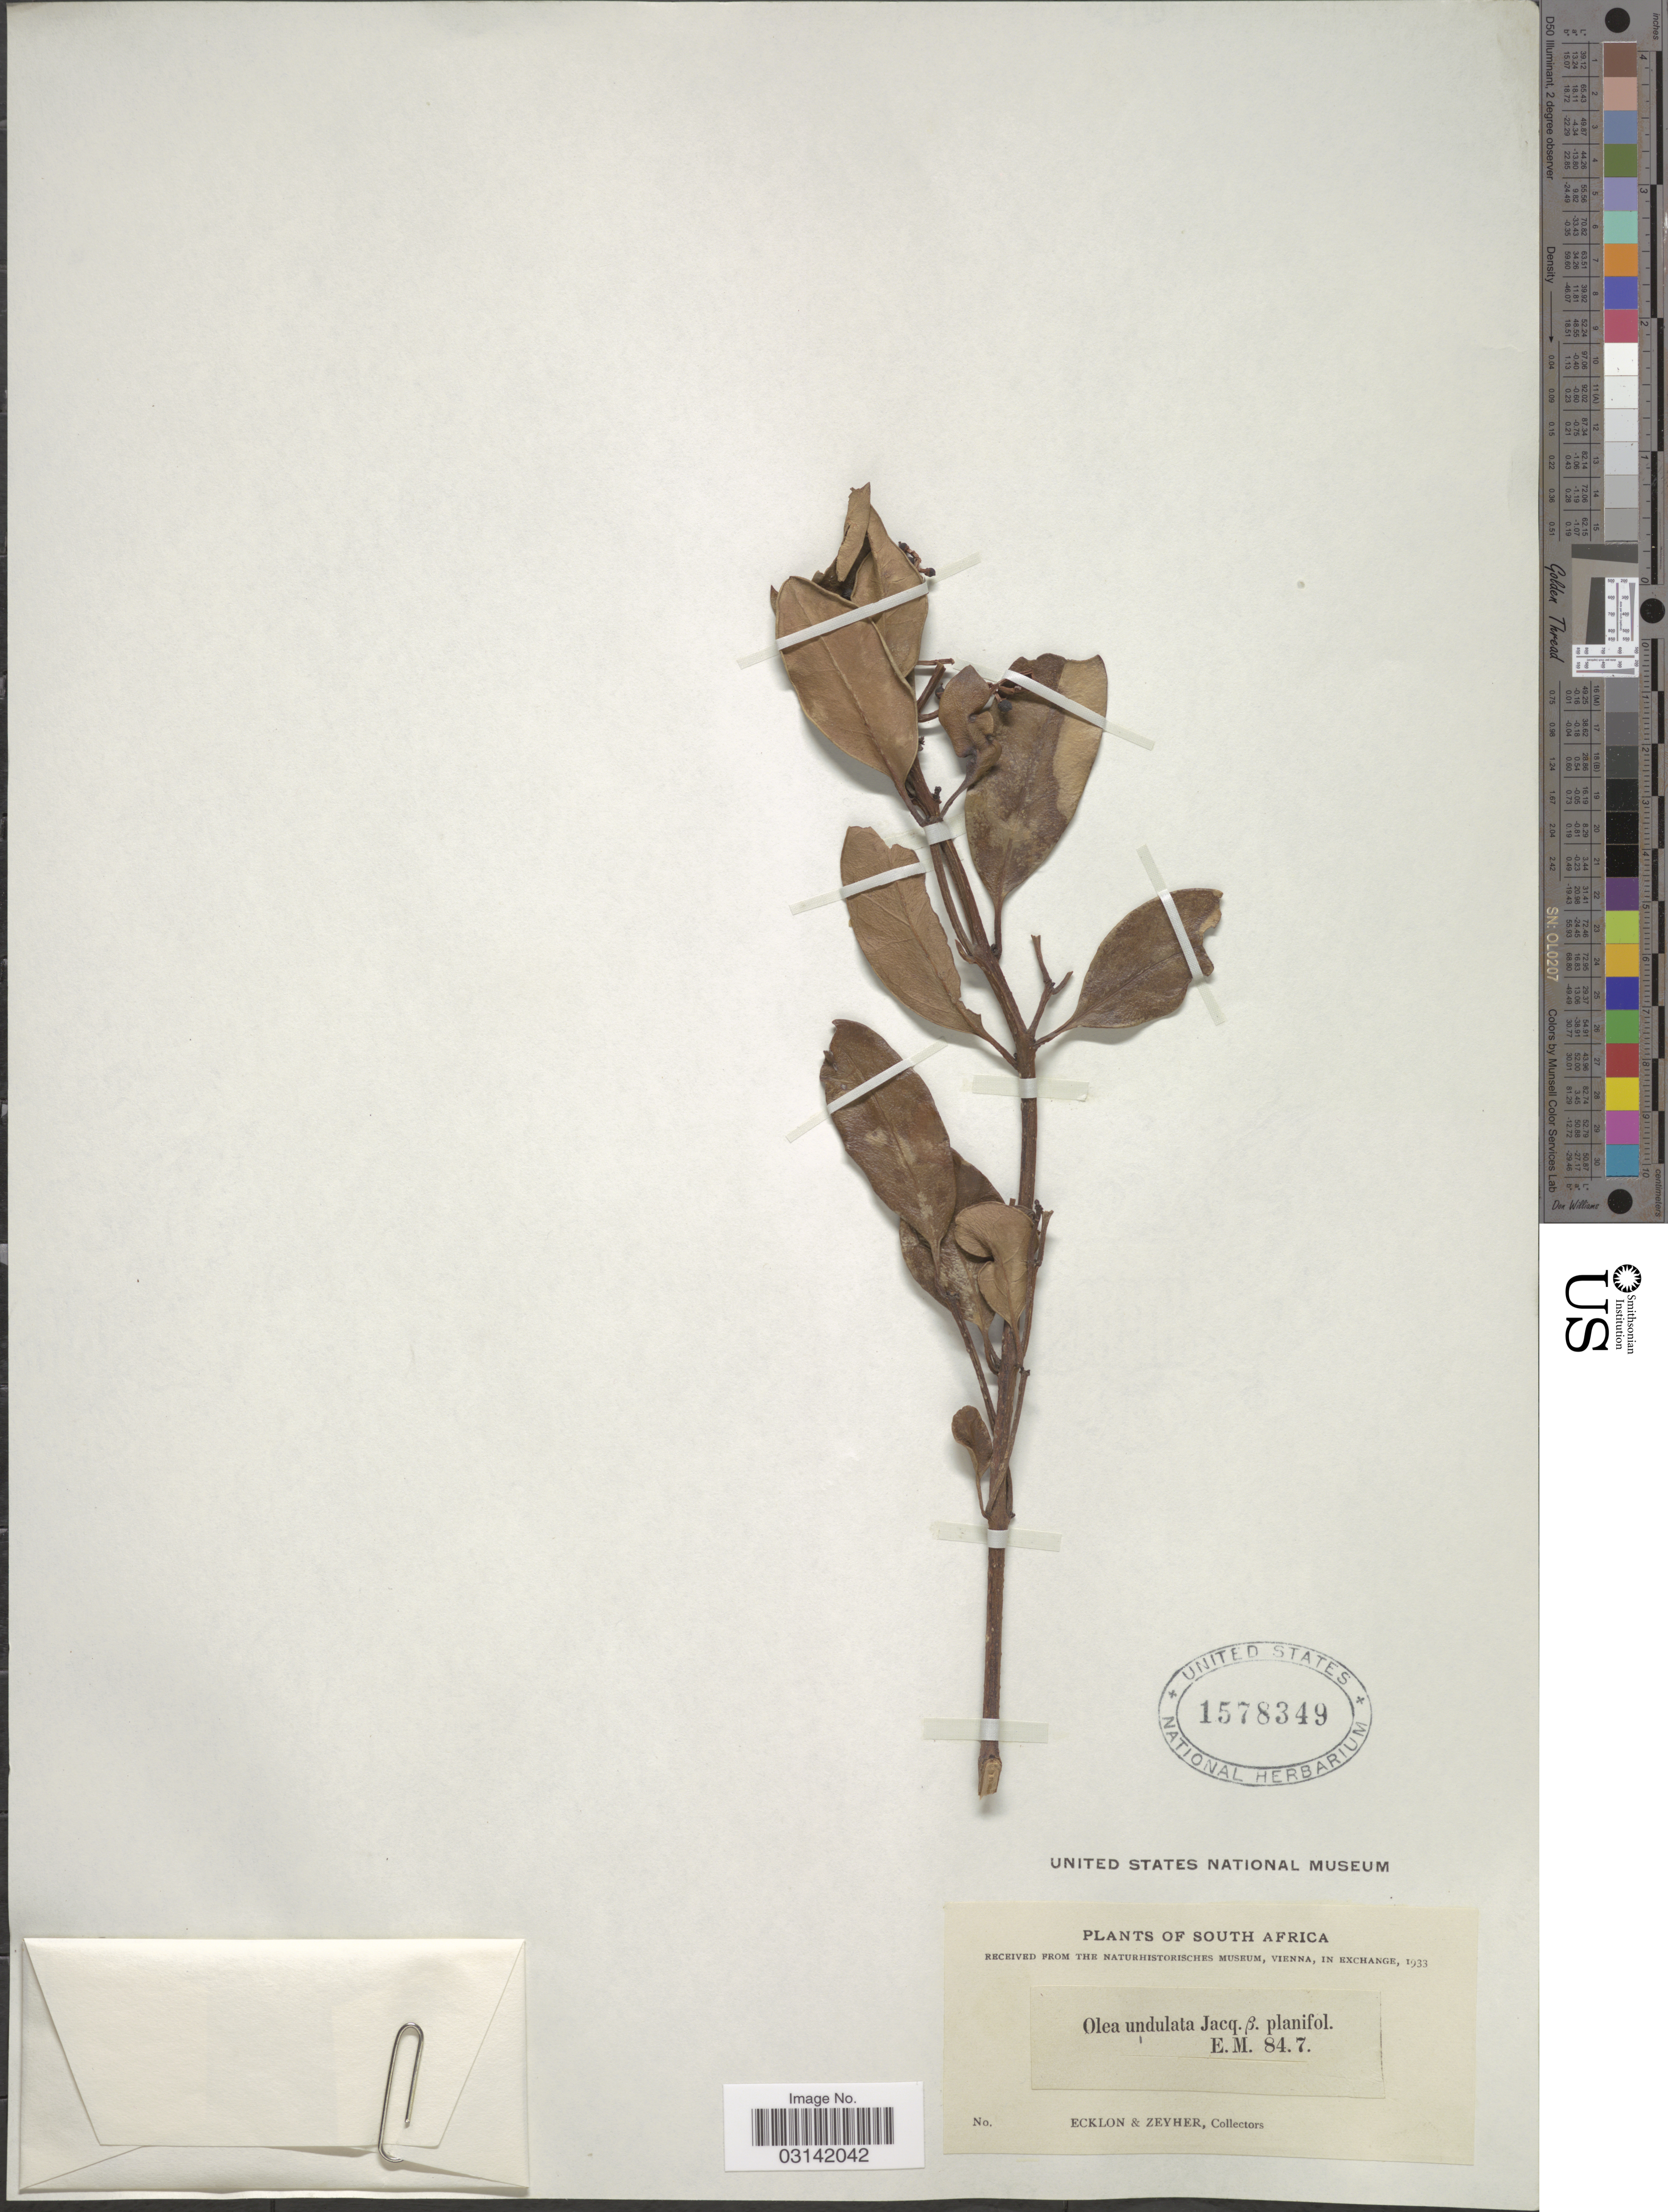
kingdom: Plantae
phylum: Tracheophyta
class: Magnoliopsida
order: Lamiales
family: Oleaceae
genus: Olea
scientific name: Olea undulata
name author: (Aiton) Jacq.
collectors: -. Ecklon & -. Zeyher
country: South Africa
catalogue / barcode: US 1578349